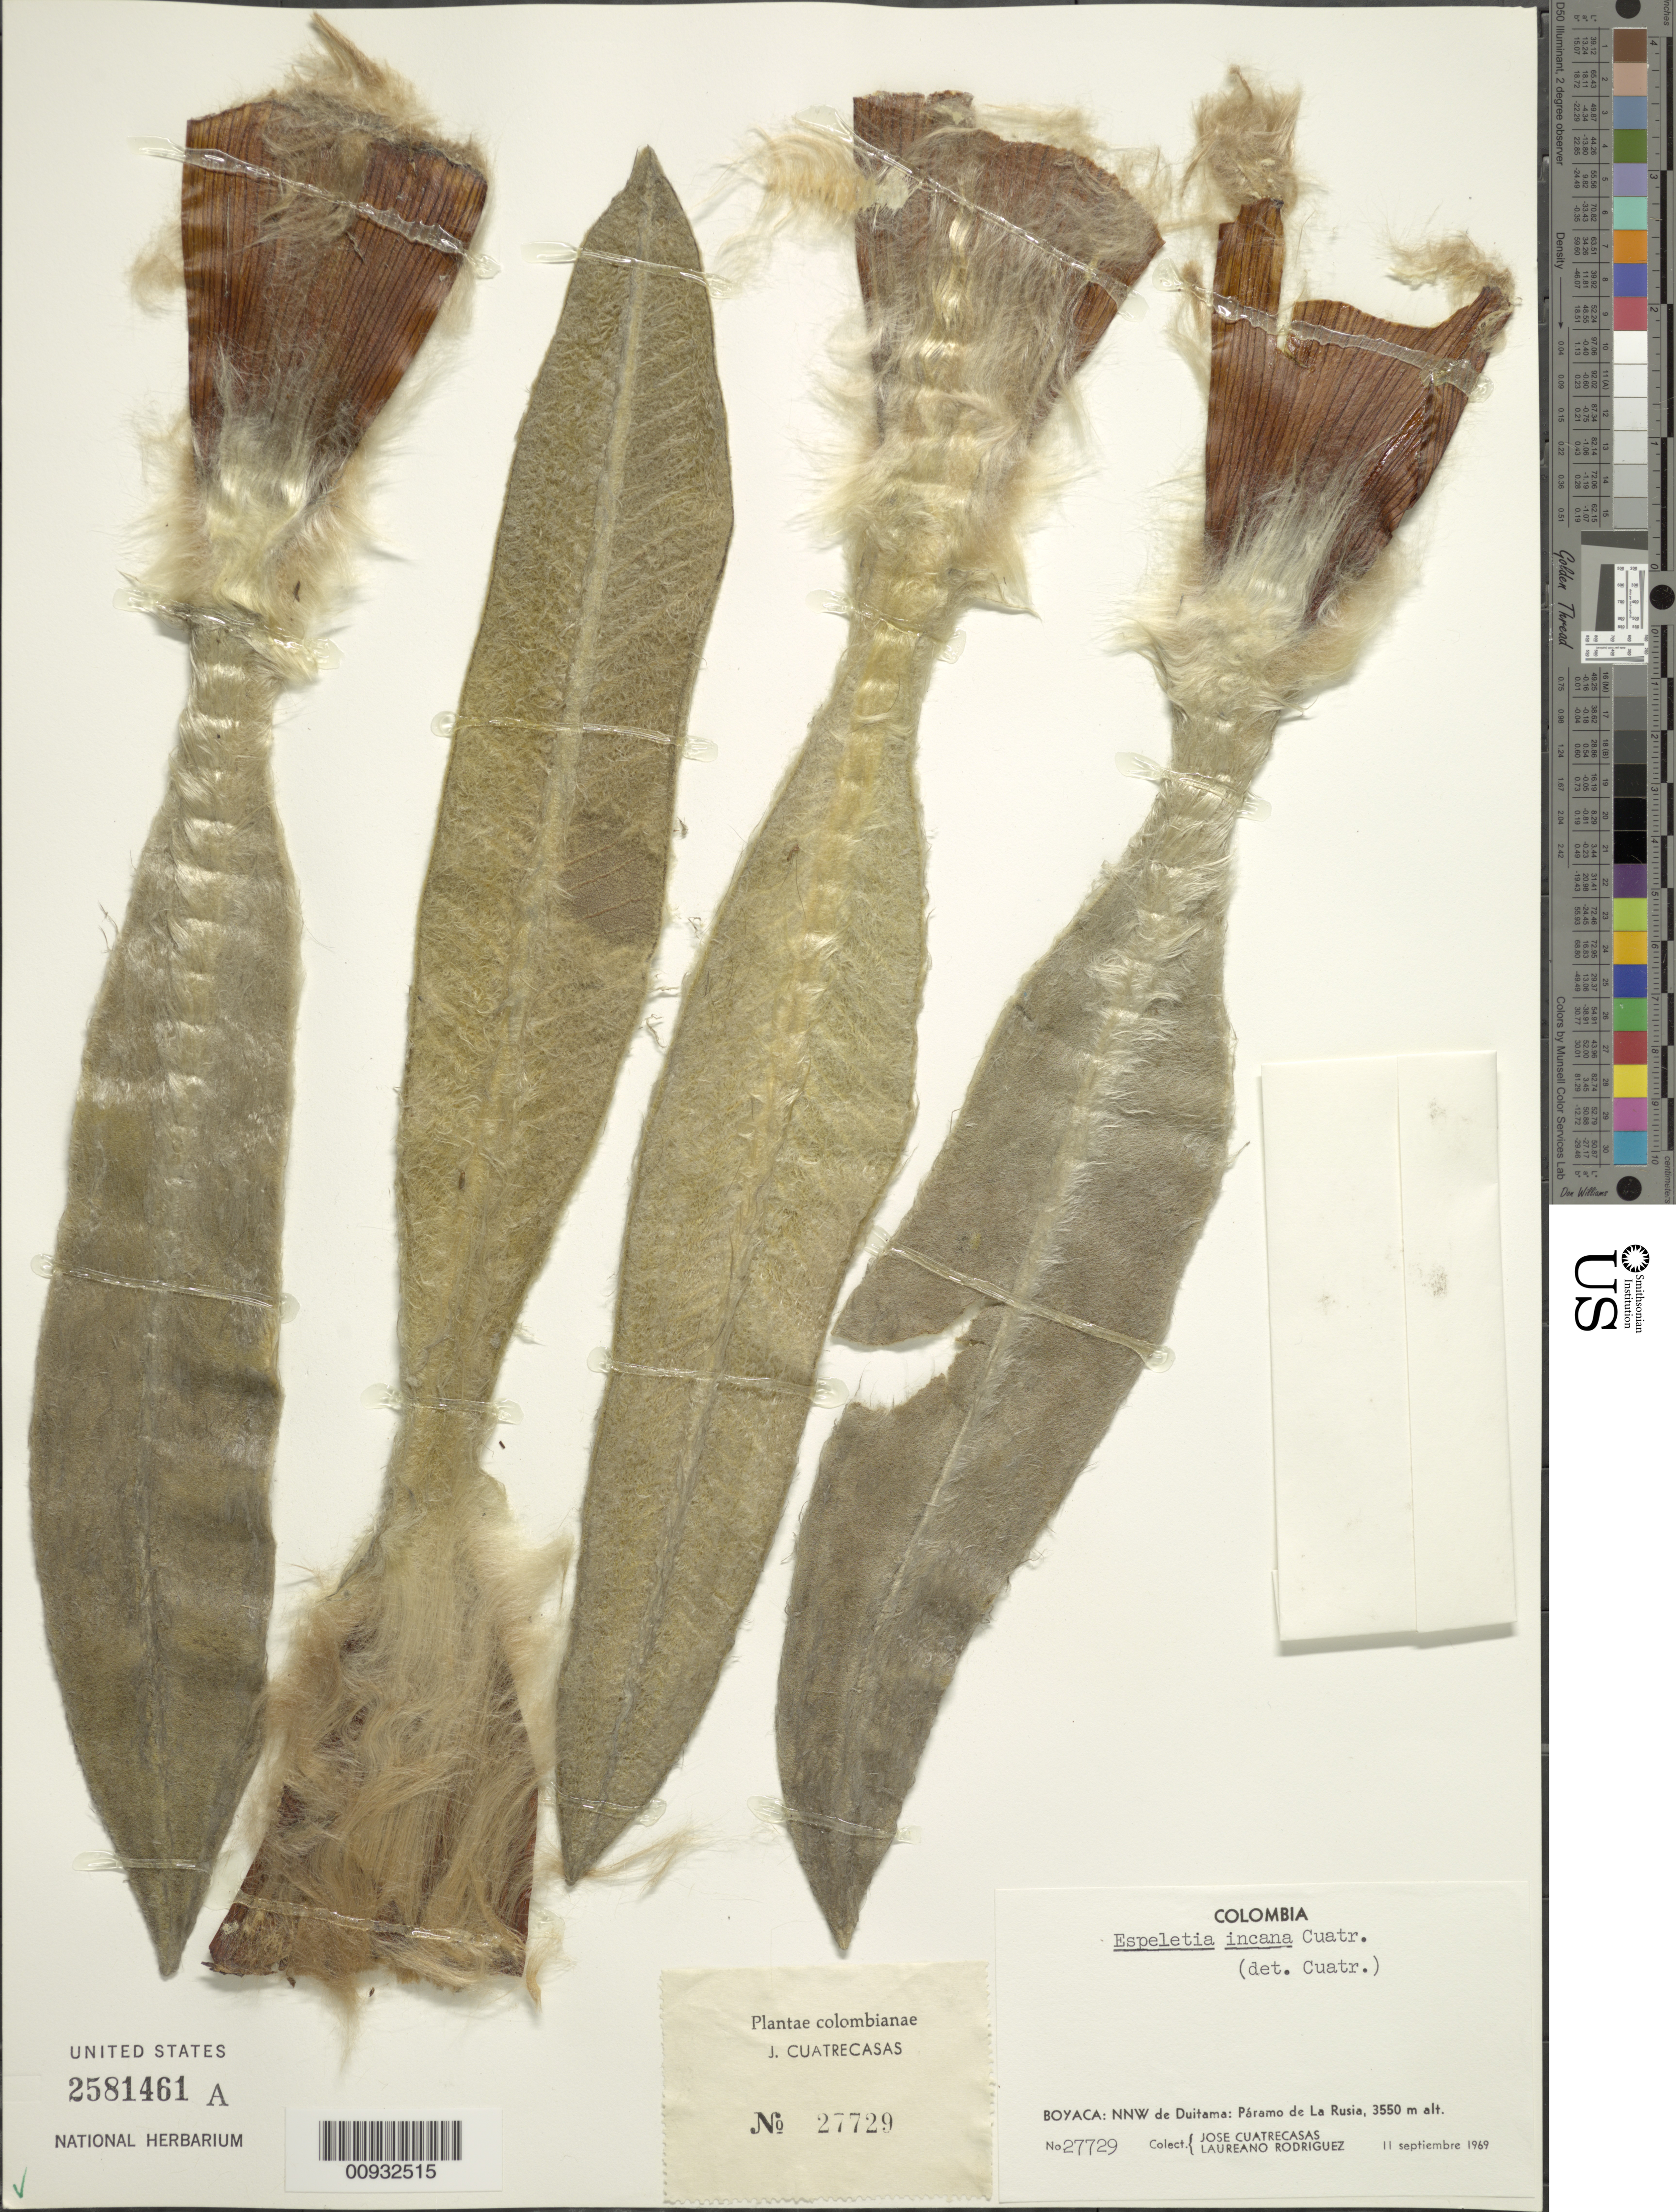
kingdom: Plantae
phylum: Tracheophyta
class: Magnoliopsida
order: Asterales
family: Asteraceae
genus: Espeletia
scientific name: Espeletia incana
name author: Cuatrec.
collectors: J. Cuatrecasas & L. Rodriguez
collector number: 27729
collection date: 1969-09-11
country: Colombia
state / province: Boyacá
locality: P. de la Rusia. NNW de Duitama.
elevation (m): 3550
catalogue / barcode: US 2581461A